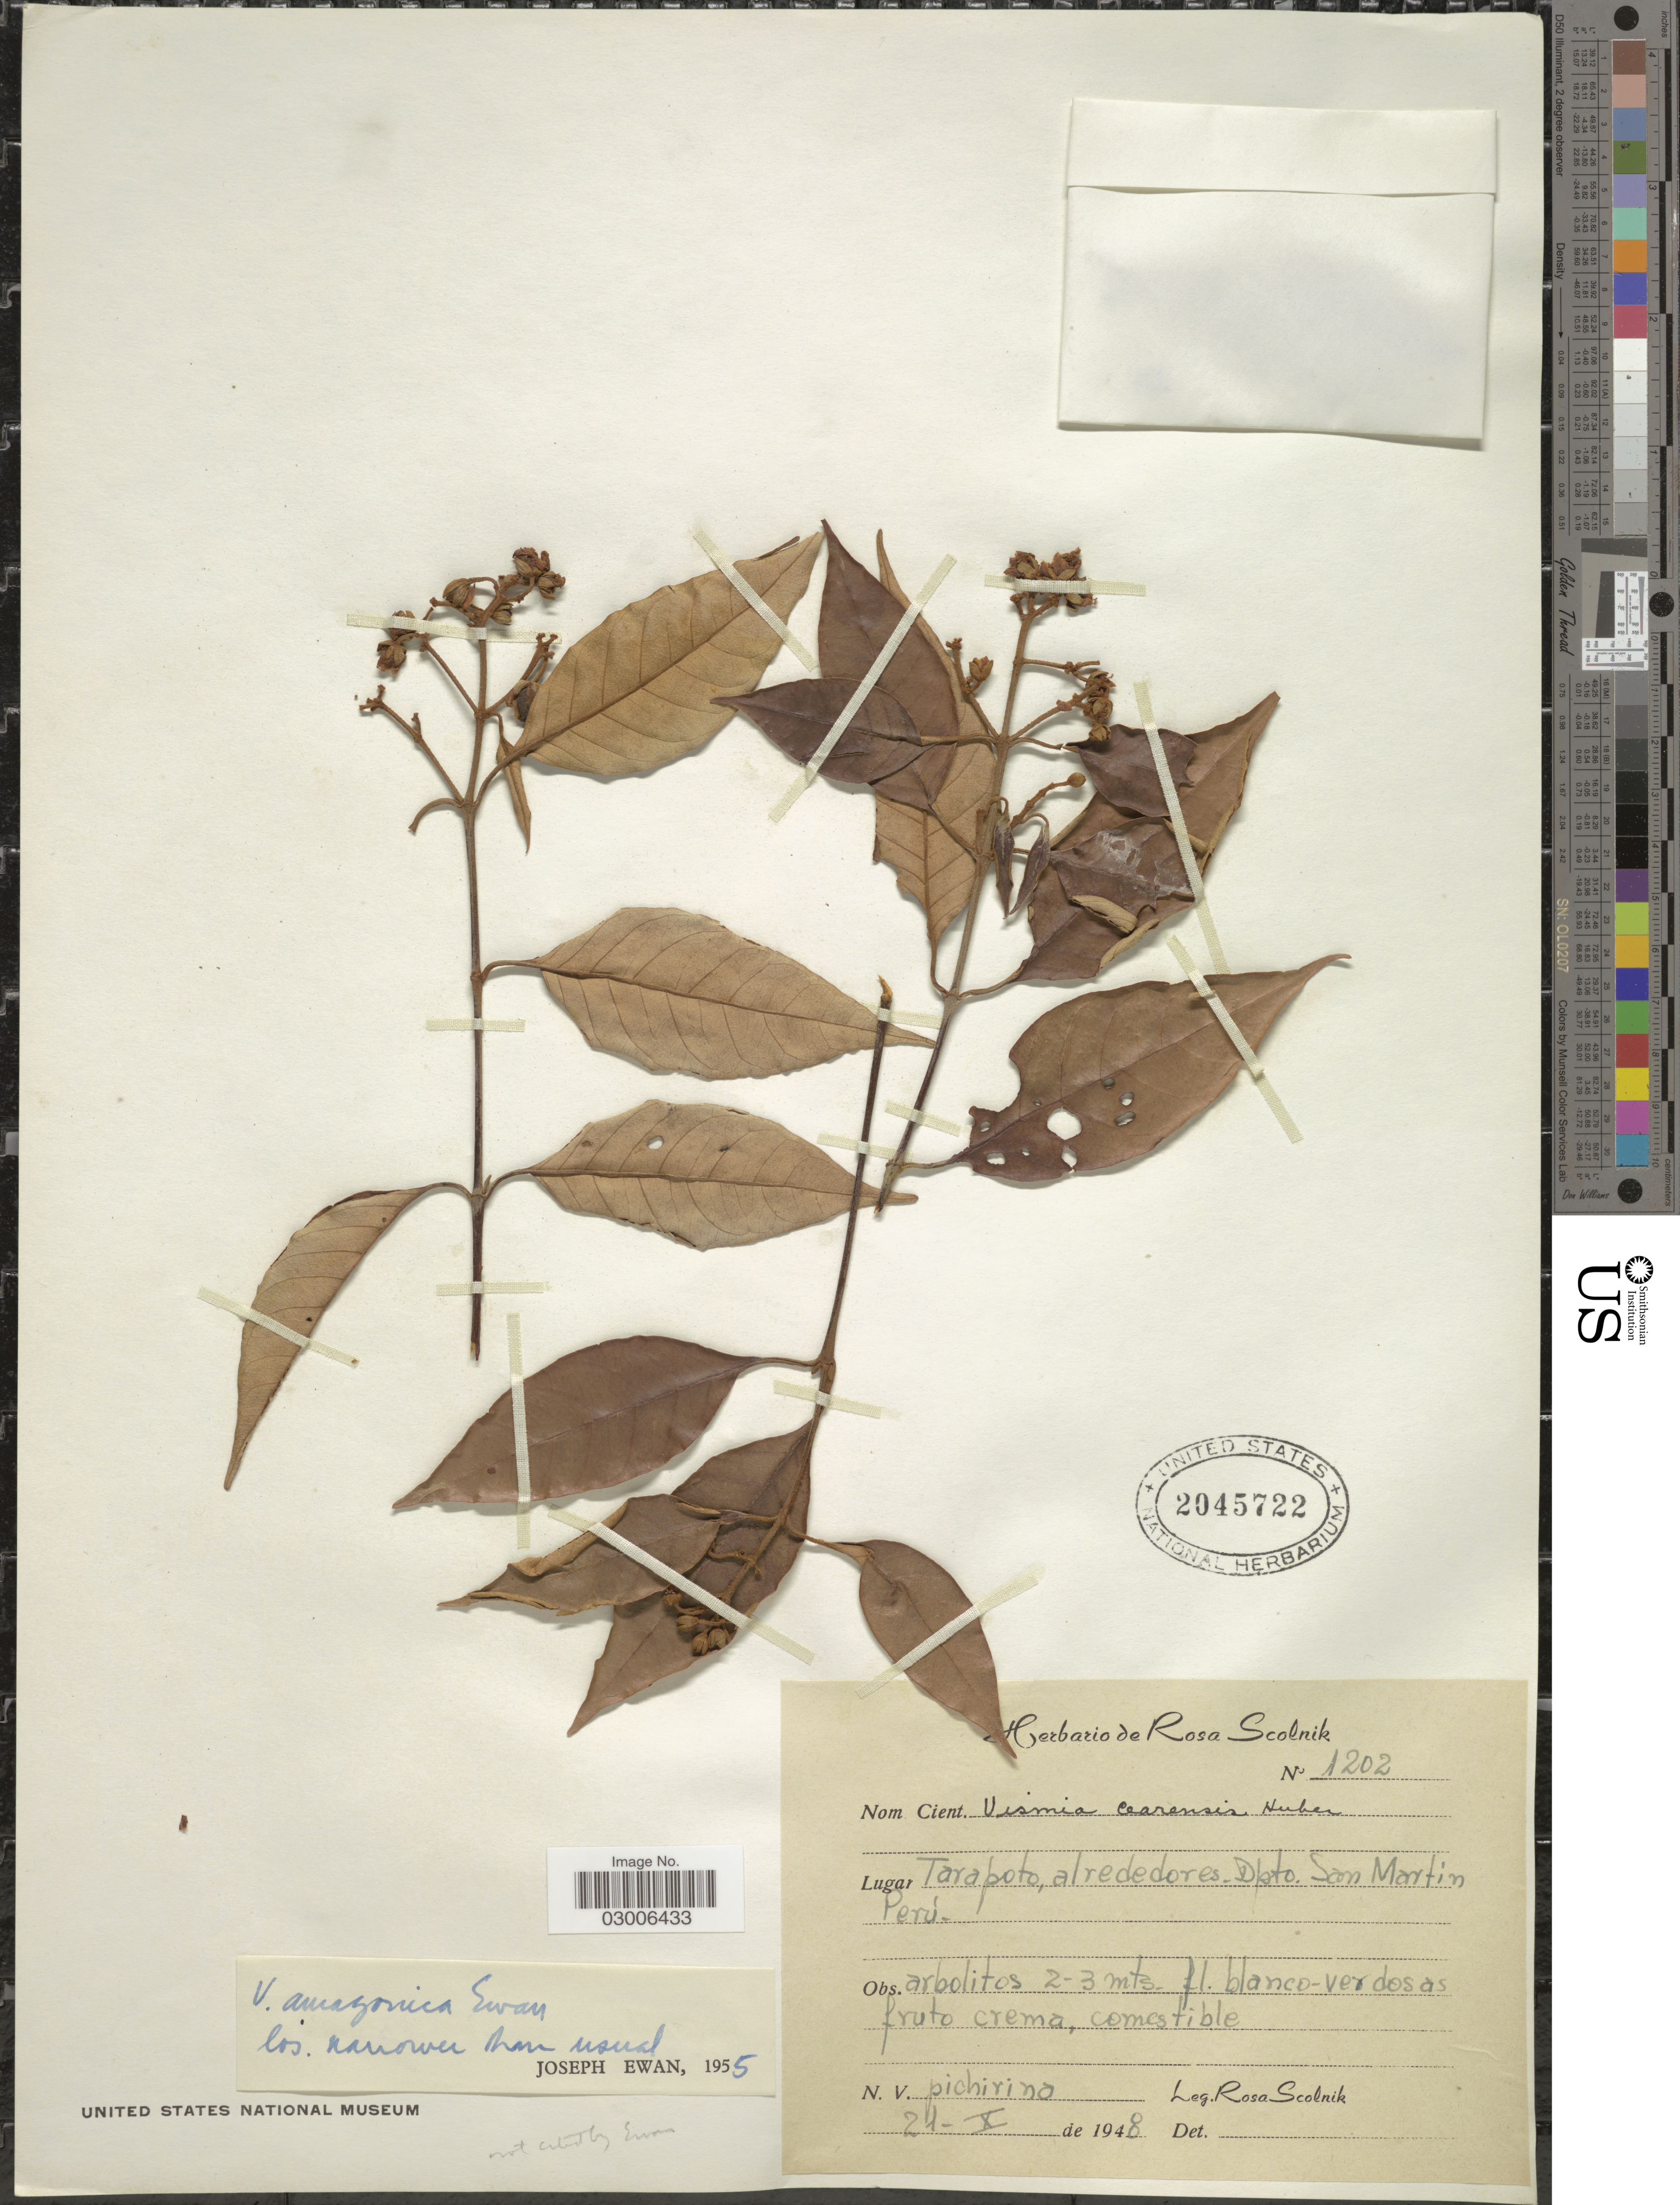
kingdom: Plantae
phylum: Tracheophyta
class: Magnoliopsida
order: Malpighiales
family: Hypericaceae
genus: Vismia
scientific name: Vismia amazonica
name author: Ewan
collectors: R. Scolnik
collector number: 1202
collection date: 1948-10-24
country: Peru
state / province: San Martín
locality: Tarapoto, alrededores, Dpto. San Martin.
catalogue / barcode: US 2045722